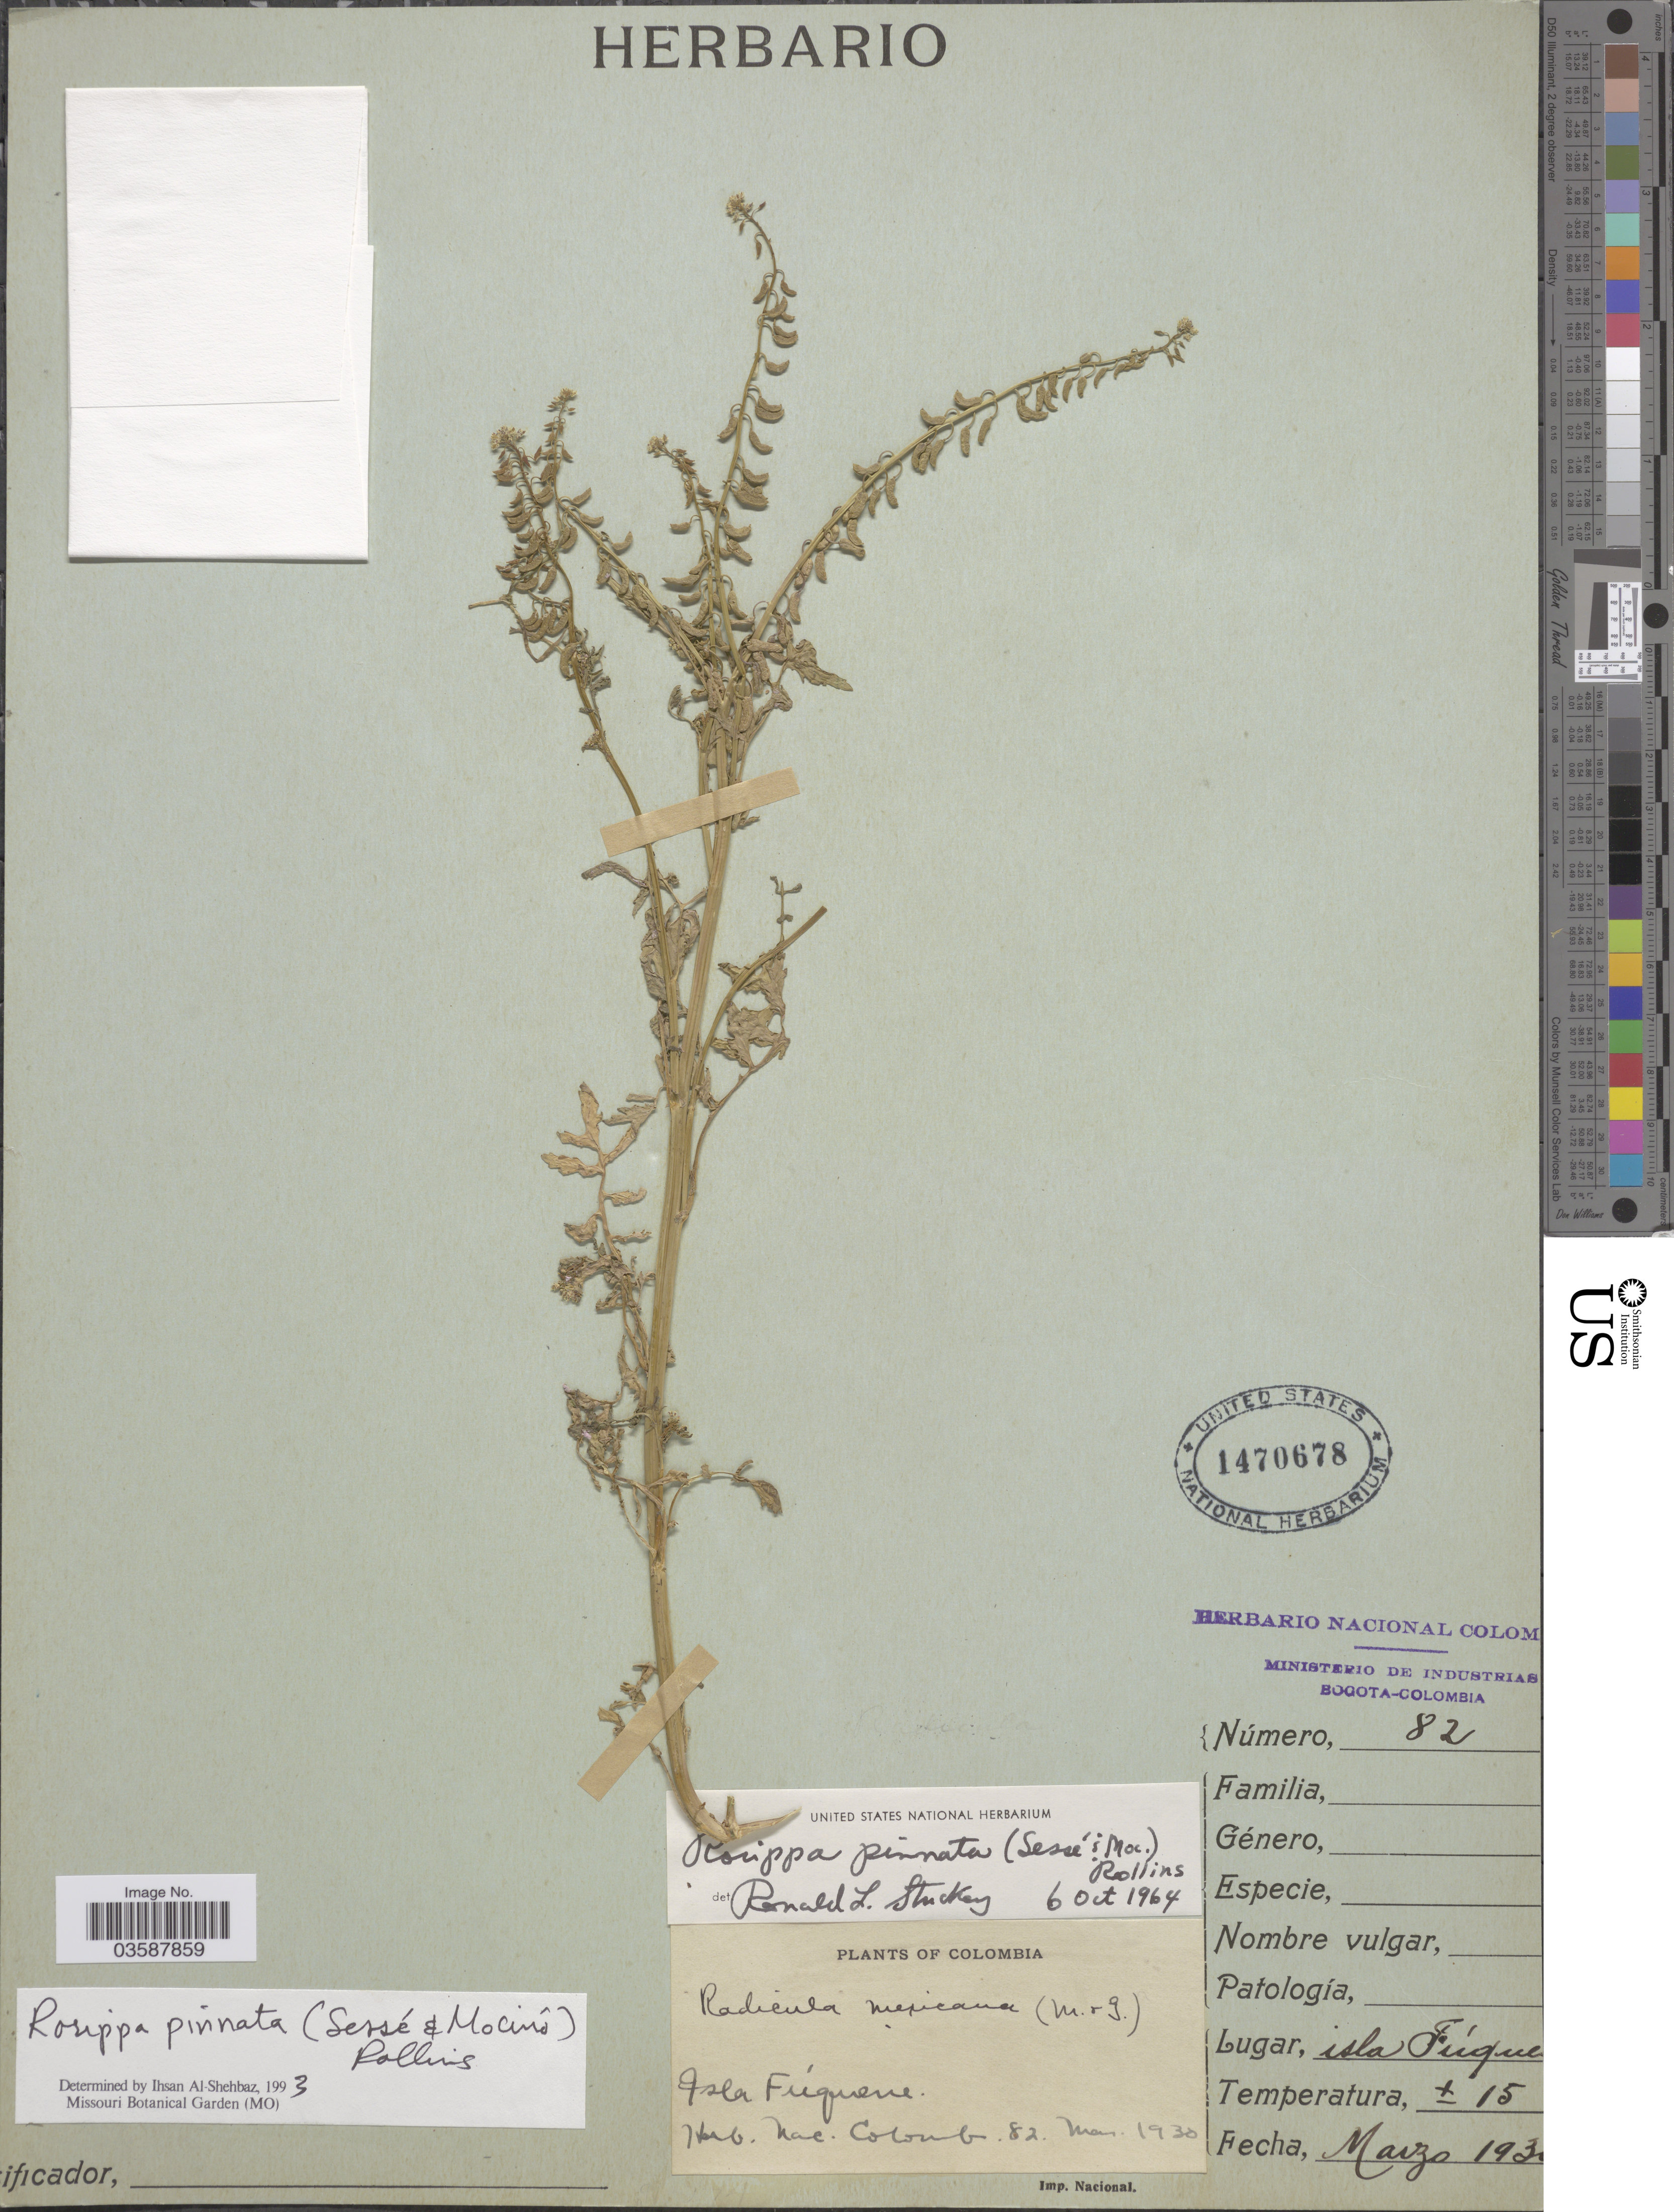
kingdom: Plantae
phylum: Tracheophyta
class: Magnoliopsida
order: Brassicales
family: Brassicaceae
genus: Rorippa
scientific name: Rorippa pinnata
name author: (Sessé & Moc.) Rollins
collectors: ex herb. Nac. Colomb.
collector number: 82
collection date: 1930-03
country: Colombia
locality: Isla Fúquene.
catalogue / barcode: US 1470678